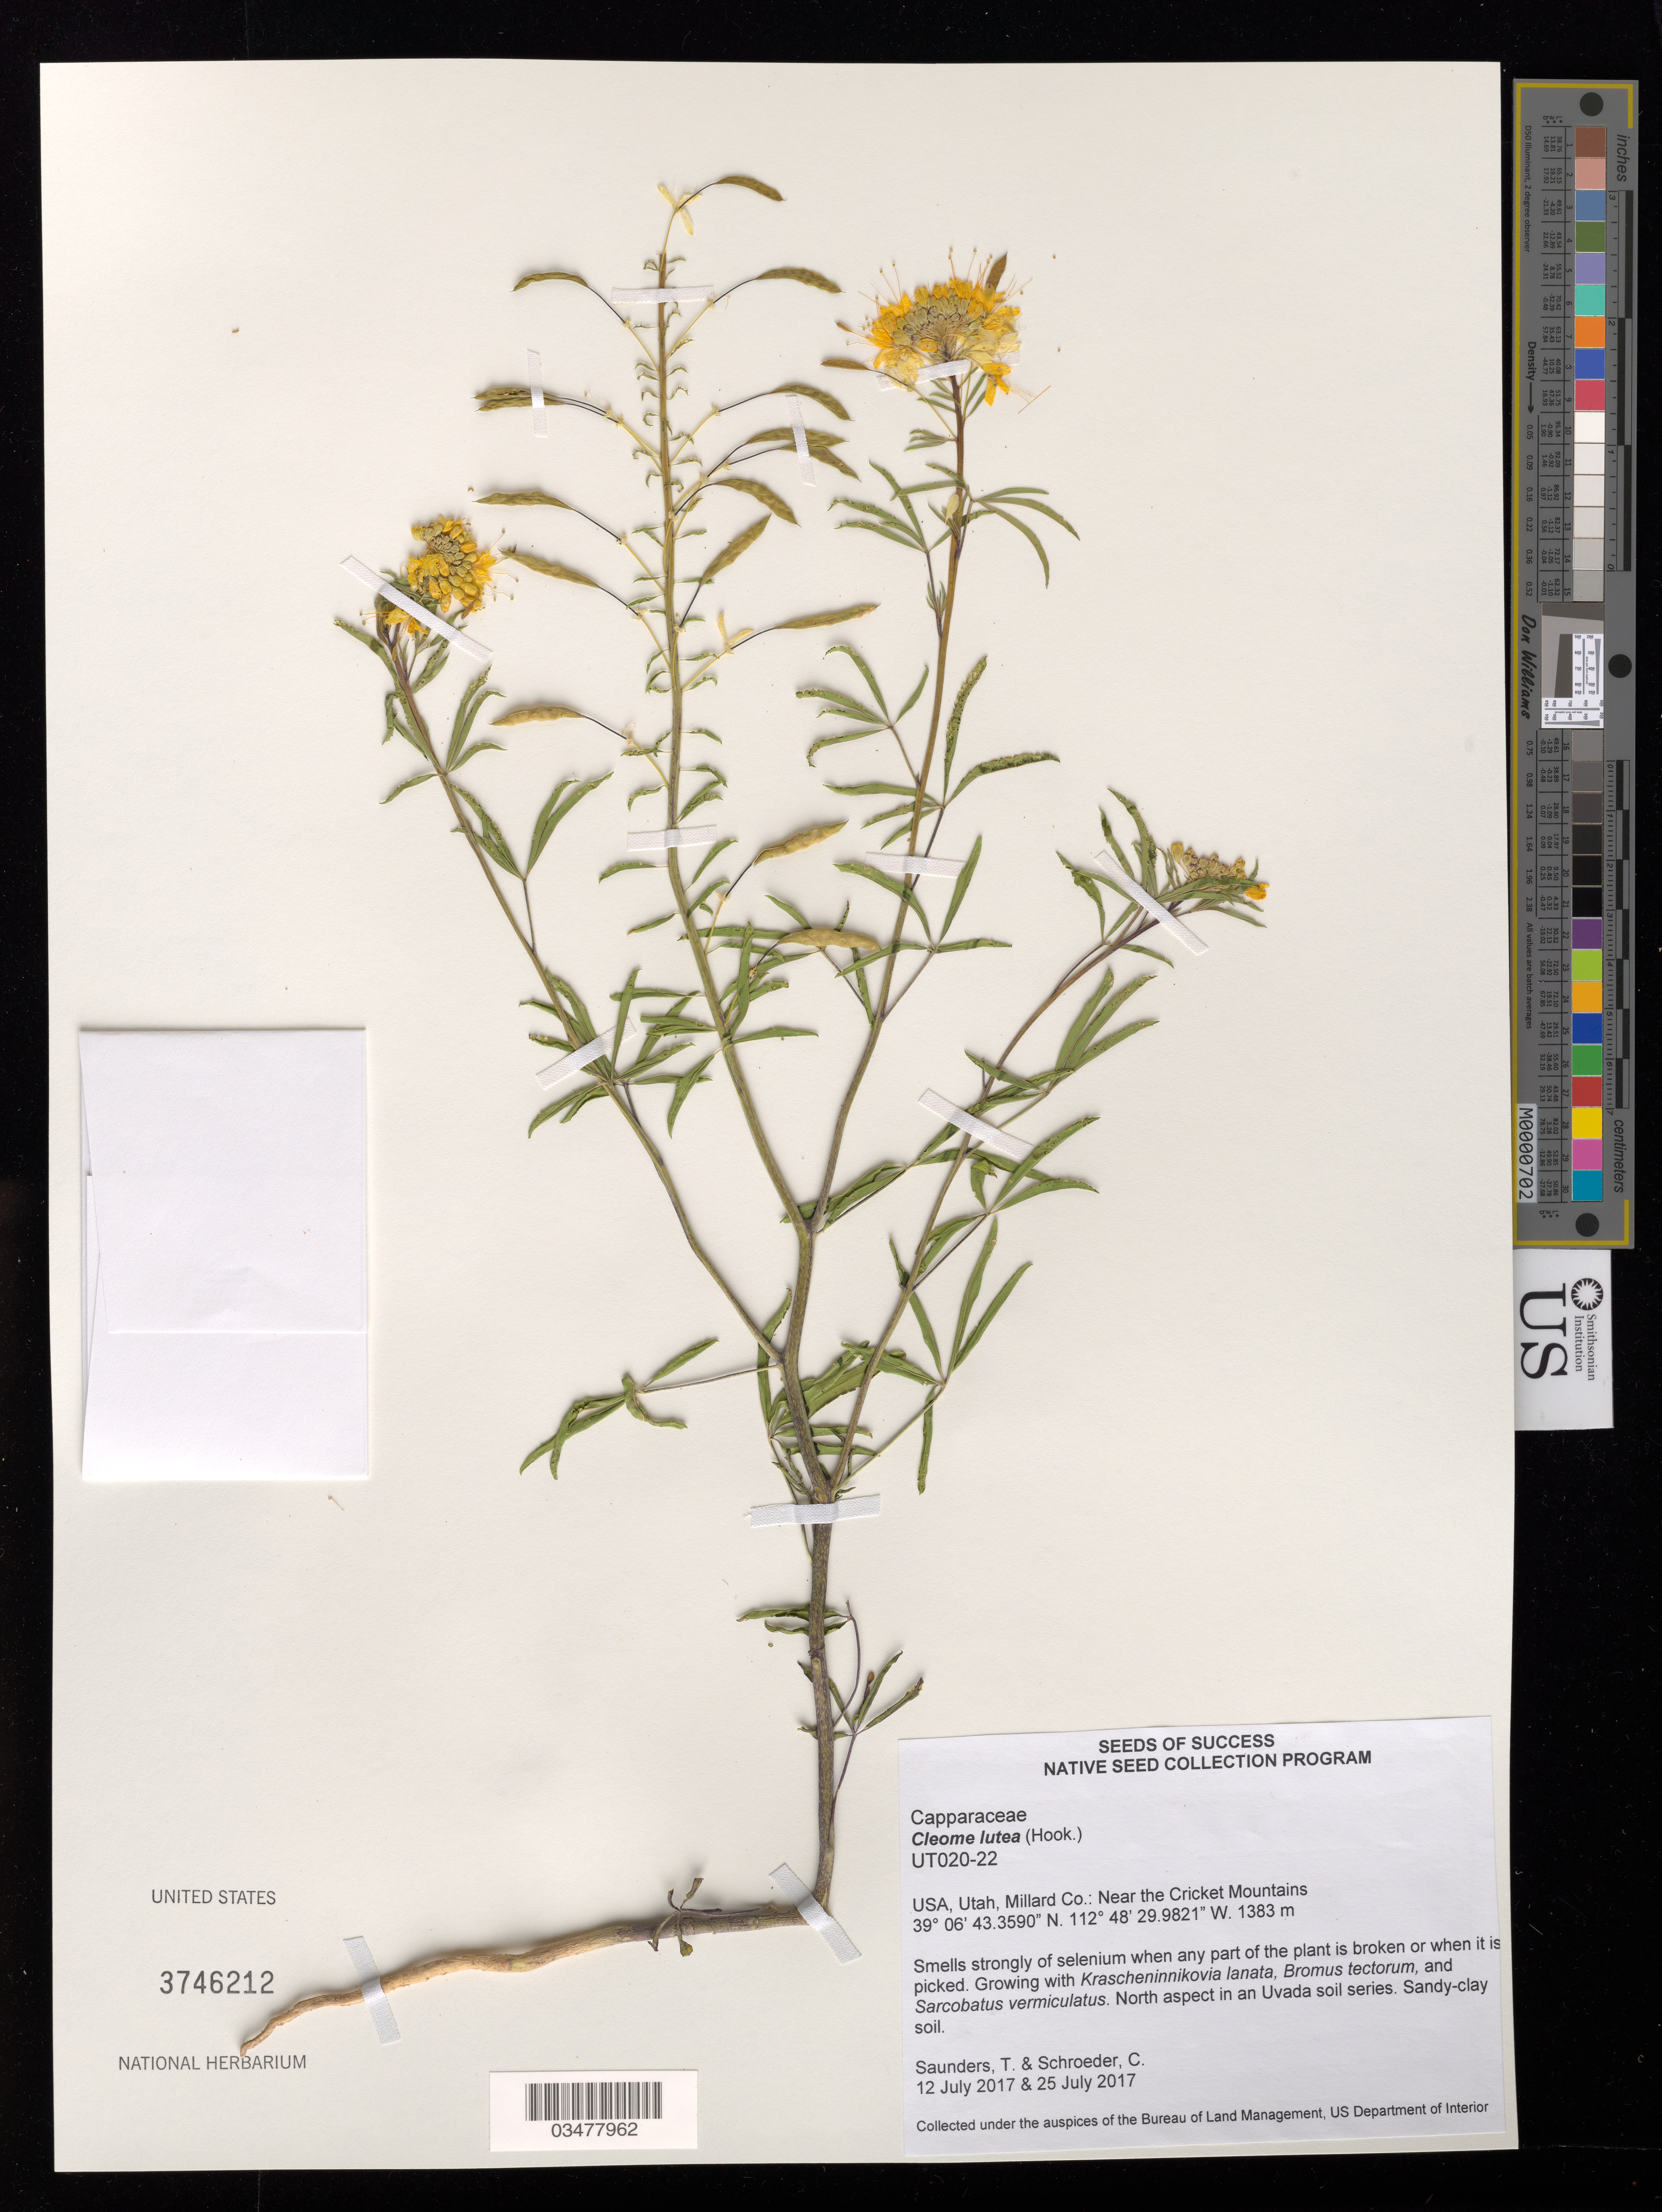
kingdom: Plantae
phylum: Tracheophyta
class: Magnoliopsida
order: Brassicales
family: Cleomaceae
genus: Cleomella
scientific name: Cleomella lutea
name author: (Hook.) Roalson & J.C. Hall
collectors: T. Saunders & C. Schroeder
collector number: UT020-22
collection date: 2017-07-12,2017-07-25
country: United States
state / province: Utah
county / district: Millard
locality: Near the Cricket Mtns.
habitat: Sandy-clay soil. With Bromus tectorum, Sarcobatus vermiculatus, etc.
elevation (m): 1383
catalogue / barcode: US 3746212